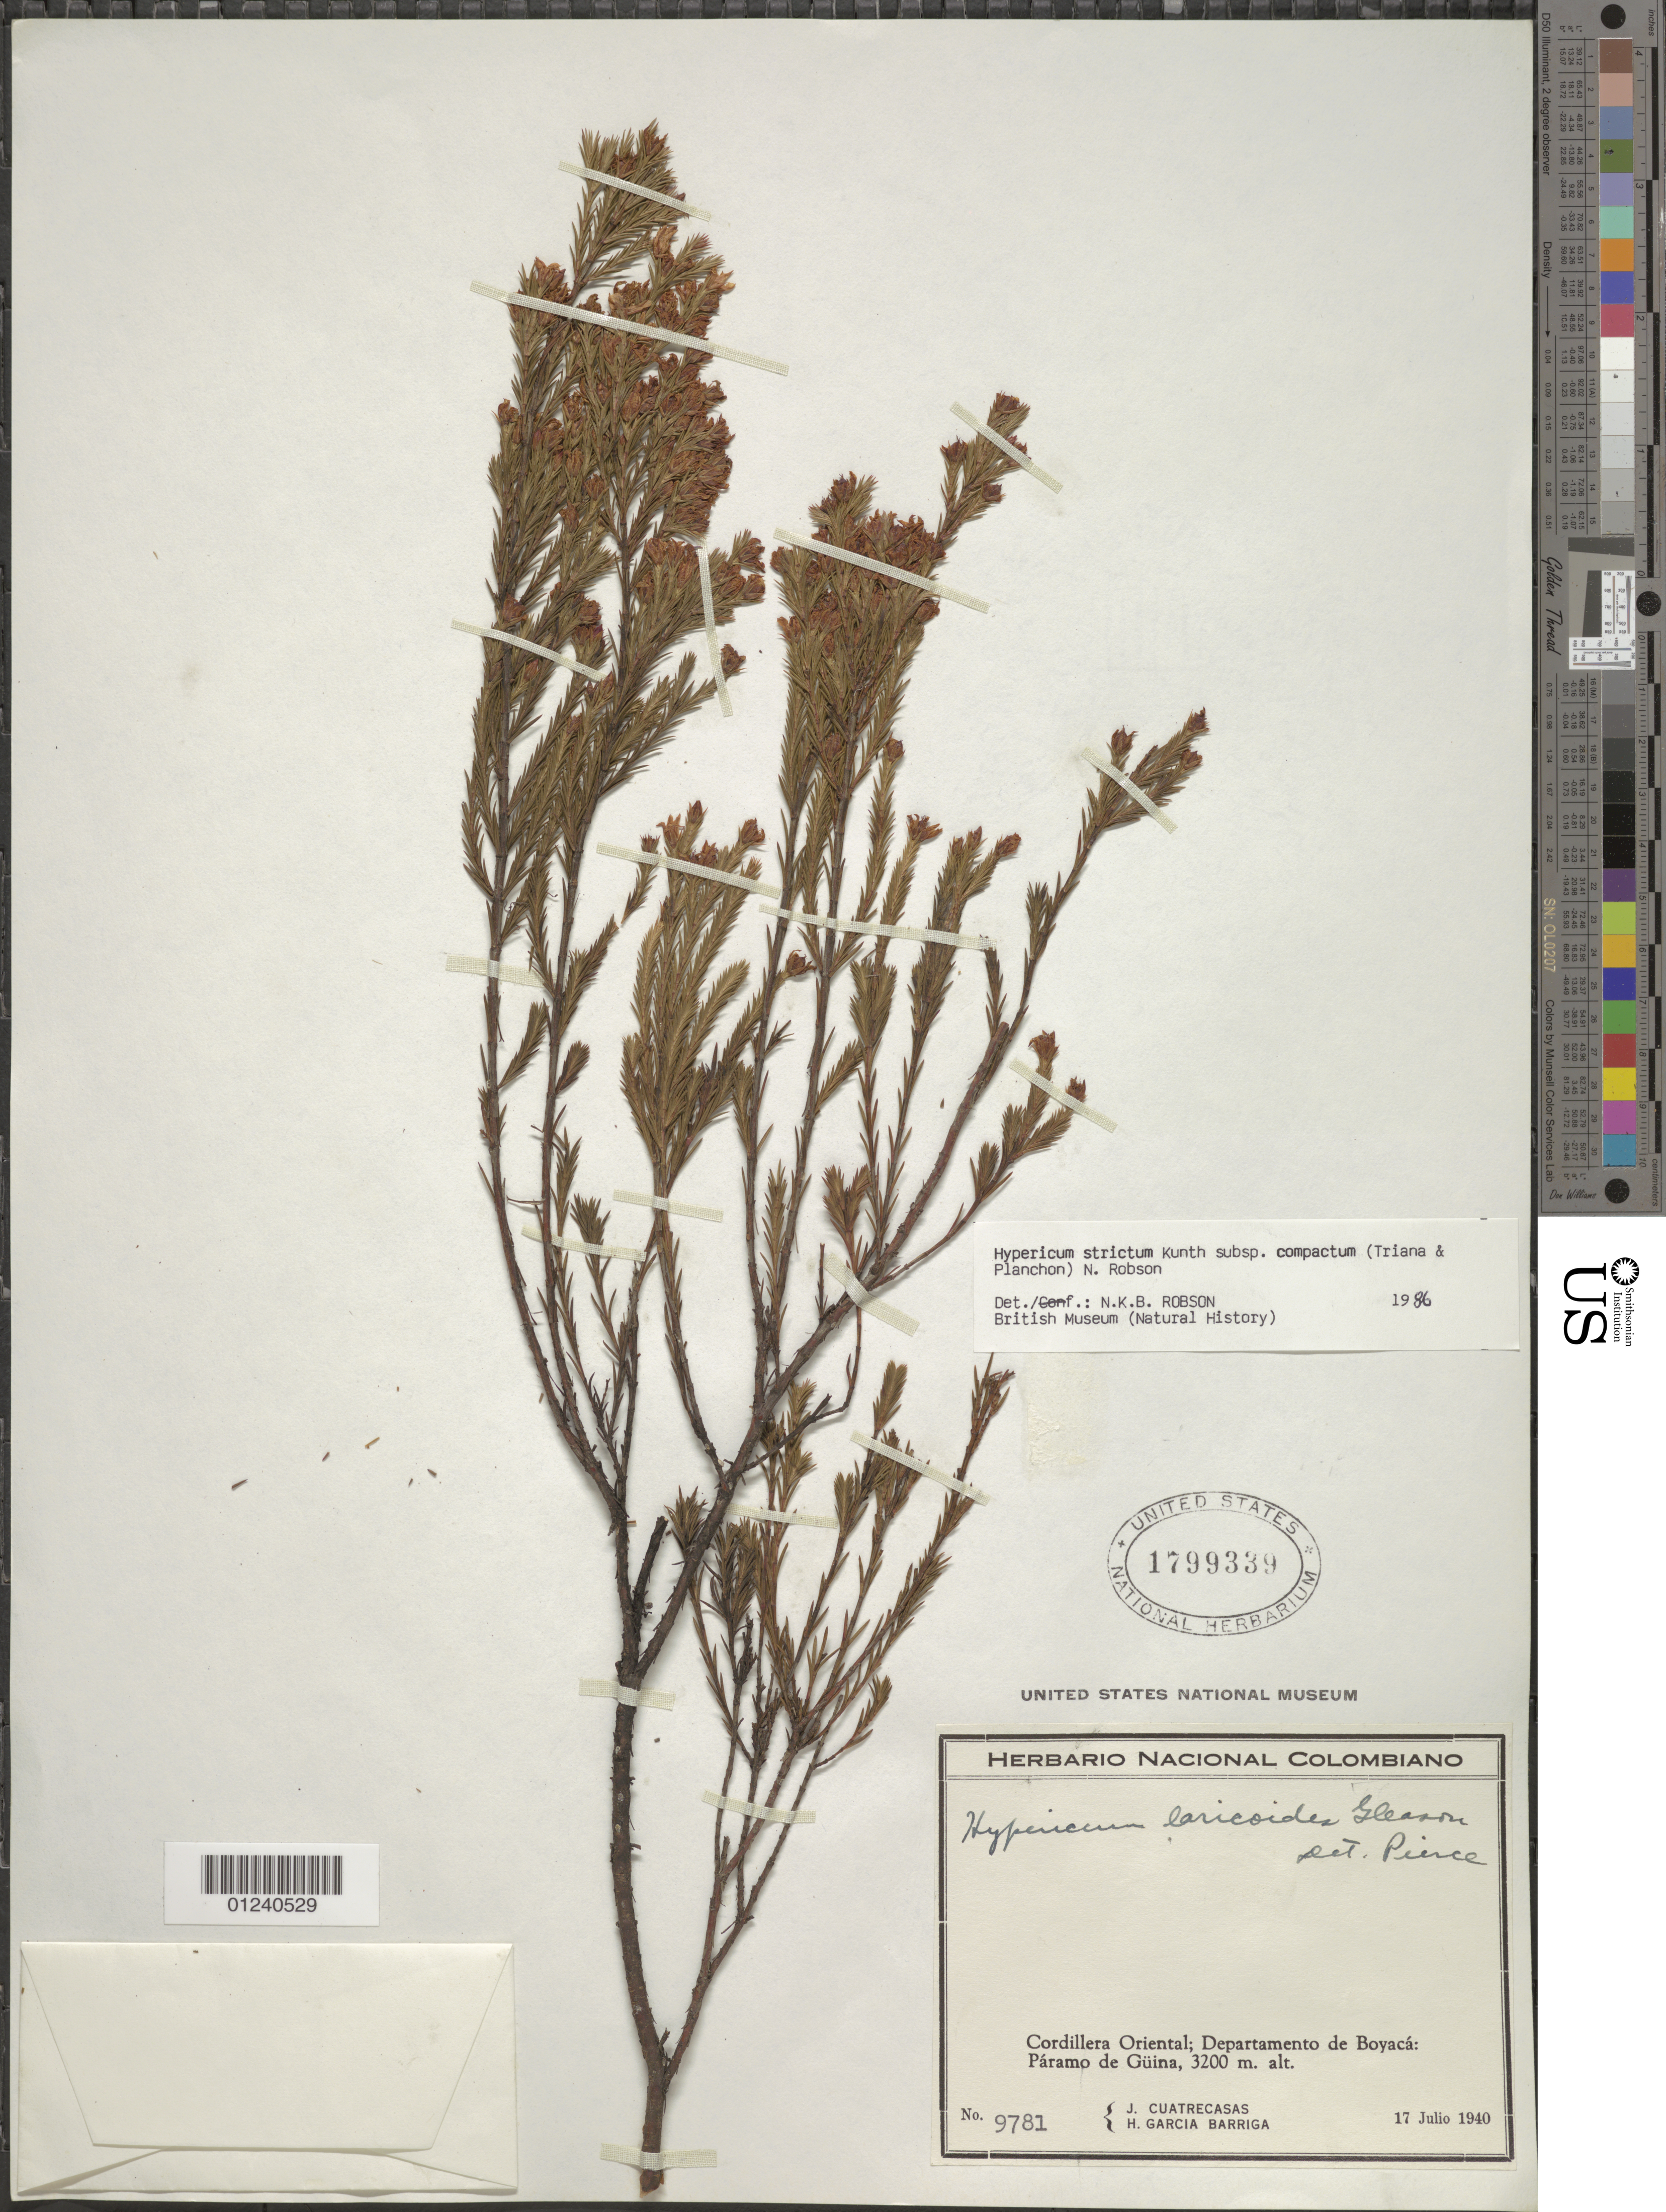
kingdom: Plantae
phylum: Tracheophyta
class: Magnoliopsida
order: Malpighiales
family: Hypericaceae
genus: Hypericum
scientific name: Hypericum marahuacanum subsp. compactum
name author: (Triana & Planch.) N. Robson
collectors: J. Cuatrecasas & H. García Barriga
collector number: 9781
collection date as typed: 17 Jul 1940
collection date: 1940-07-17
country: Colombia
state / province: Boyacá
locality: Cordillera oriental; Paramo de Güina.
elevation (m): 3200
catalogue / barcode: US 1799339